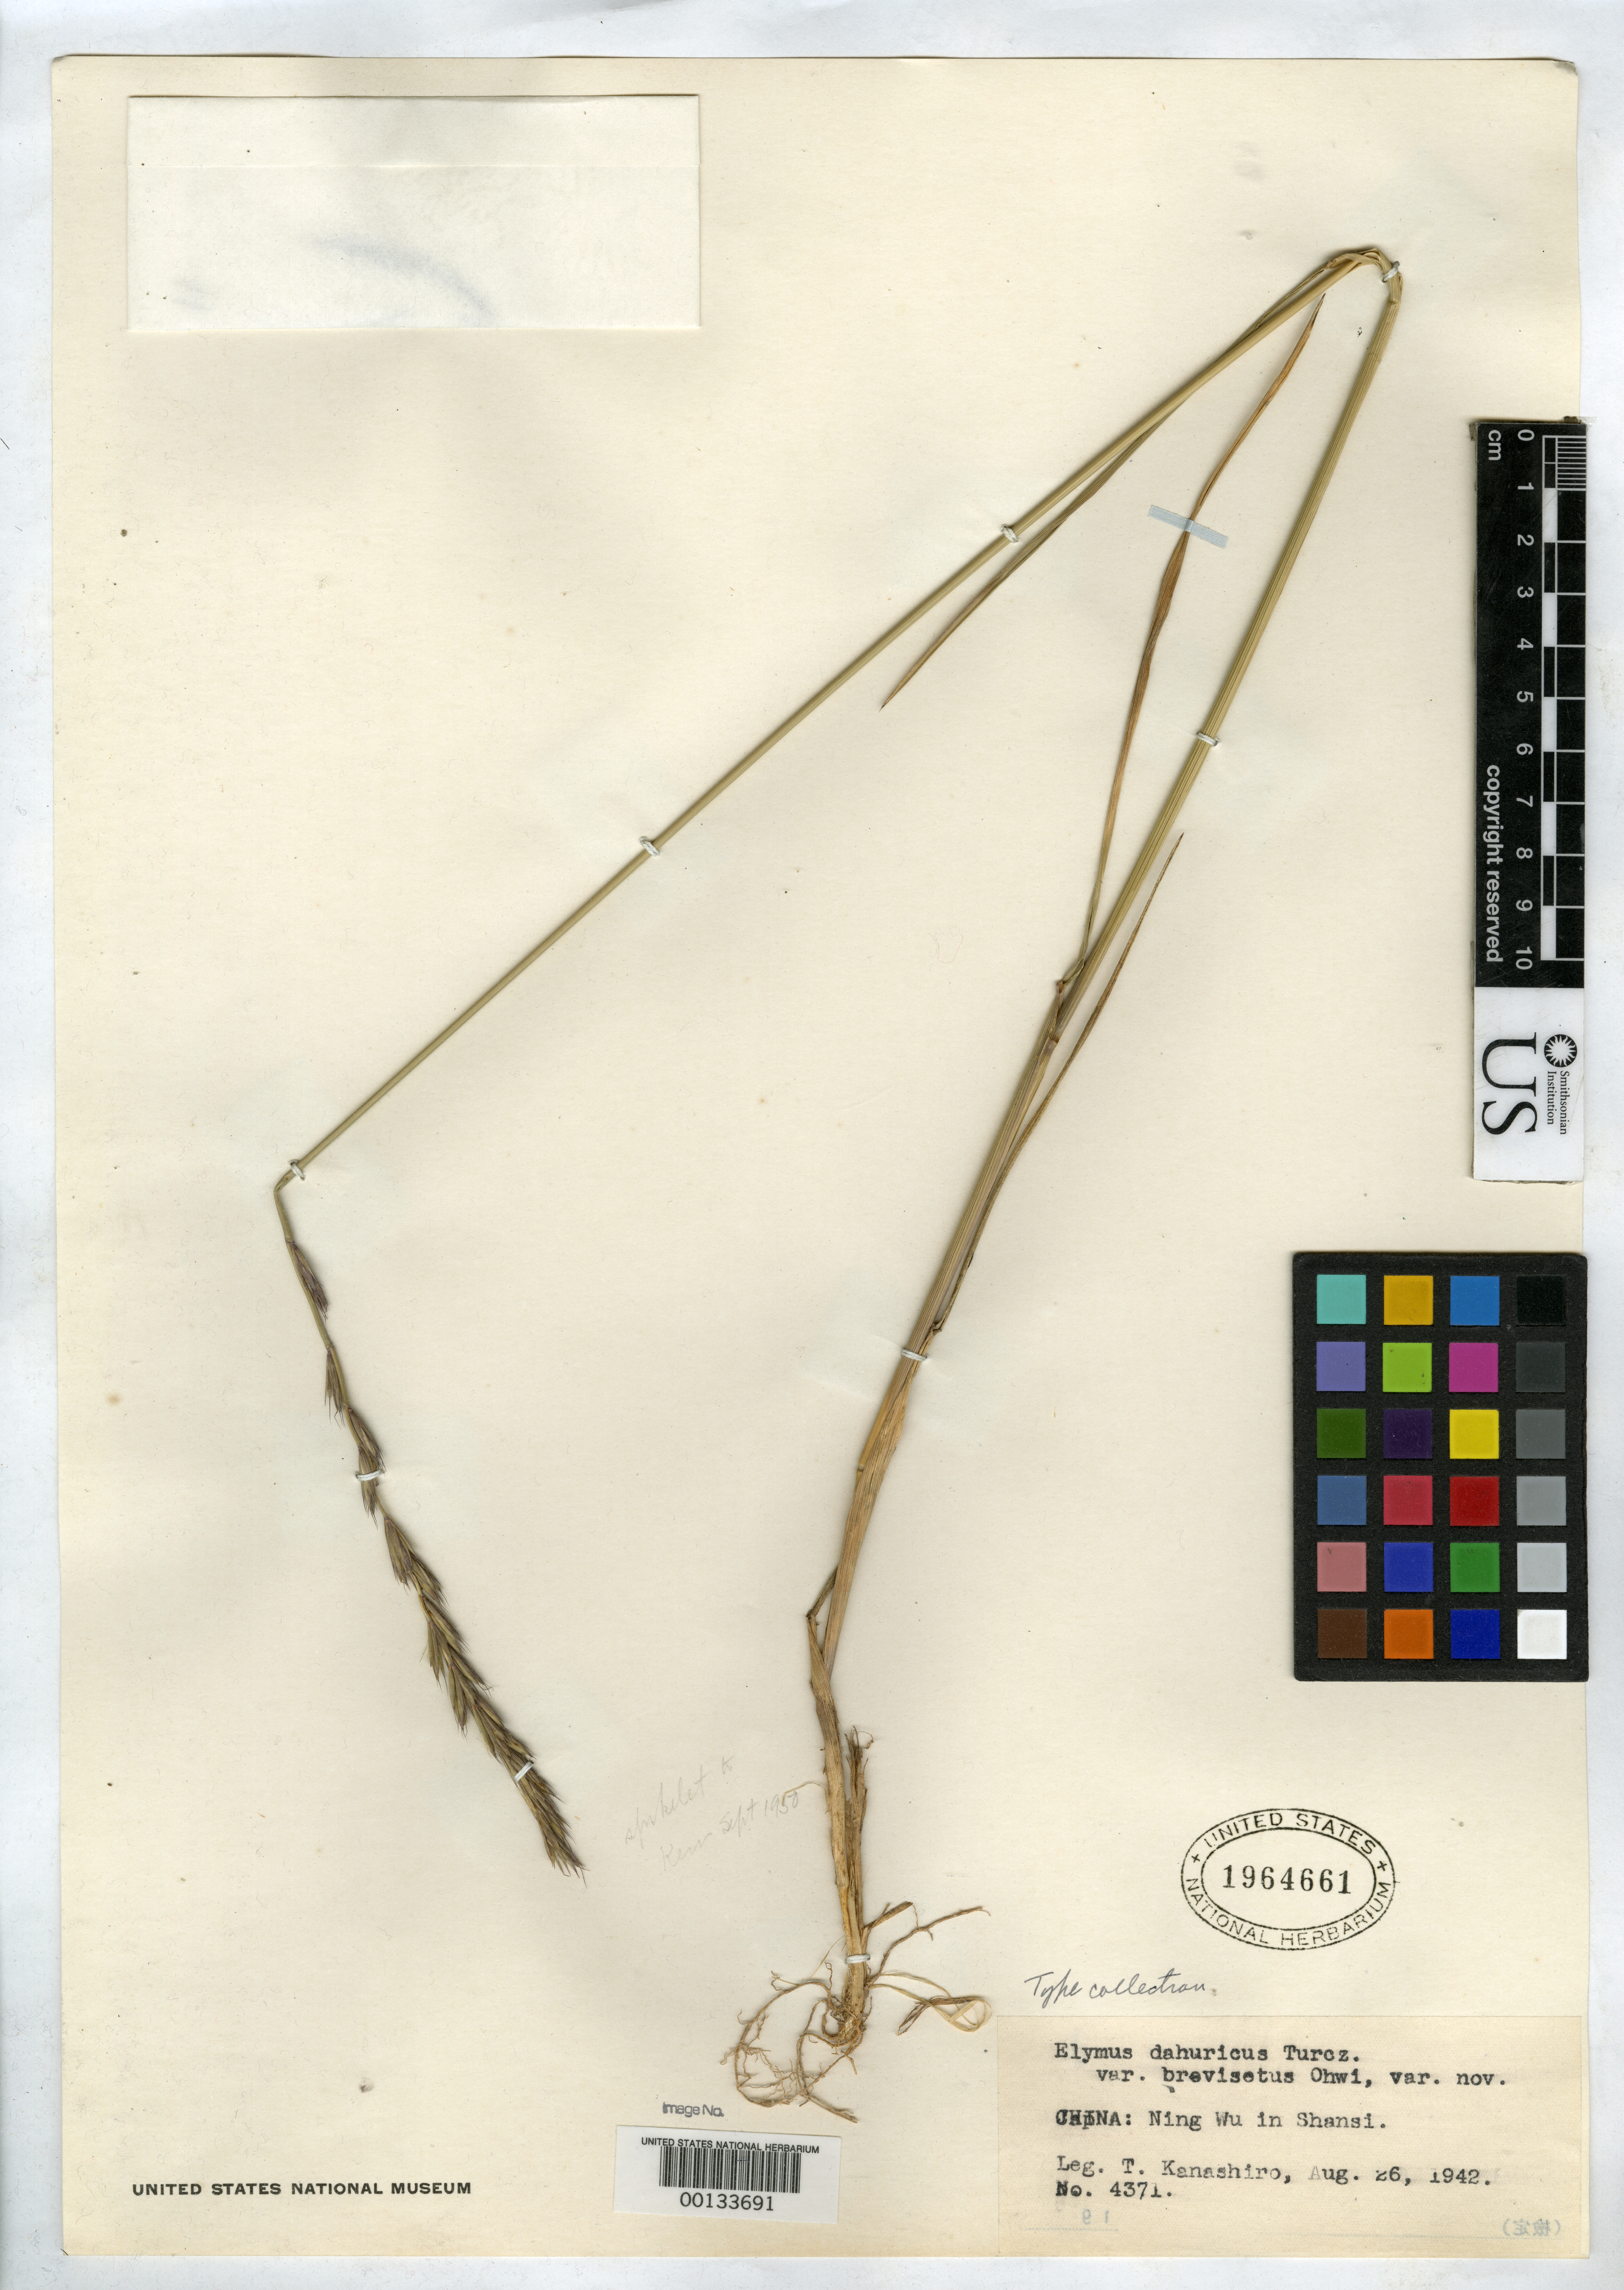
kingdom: Plantae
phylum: Tracheophyta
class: Liliopsida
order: Poales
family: Poaceae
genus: Elymus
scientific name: Elymus dahuricus var. brevisetus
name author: Ohwi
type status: Isotype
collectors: T. Kanashiro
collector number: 4371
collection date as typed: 26 Aug 1942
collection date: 1942-08-26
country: China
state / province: Shanxi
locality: Ning Wu.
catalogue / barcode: US 1964661